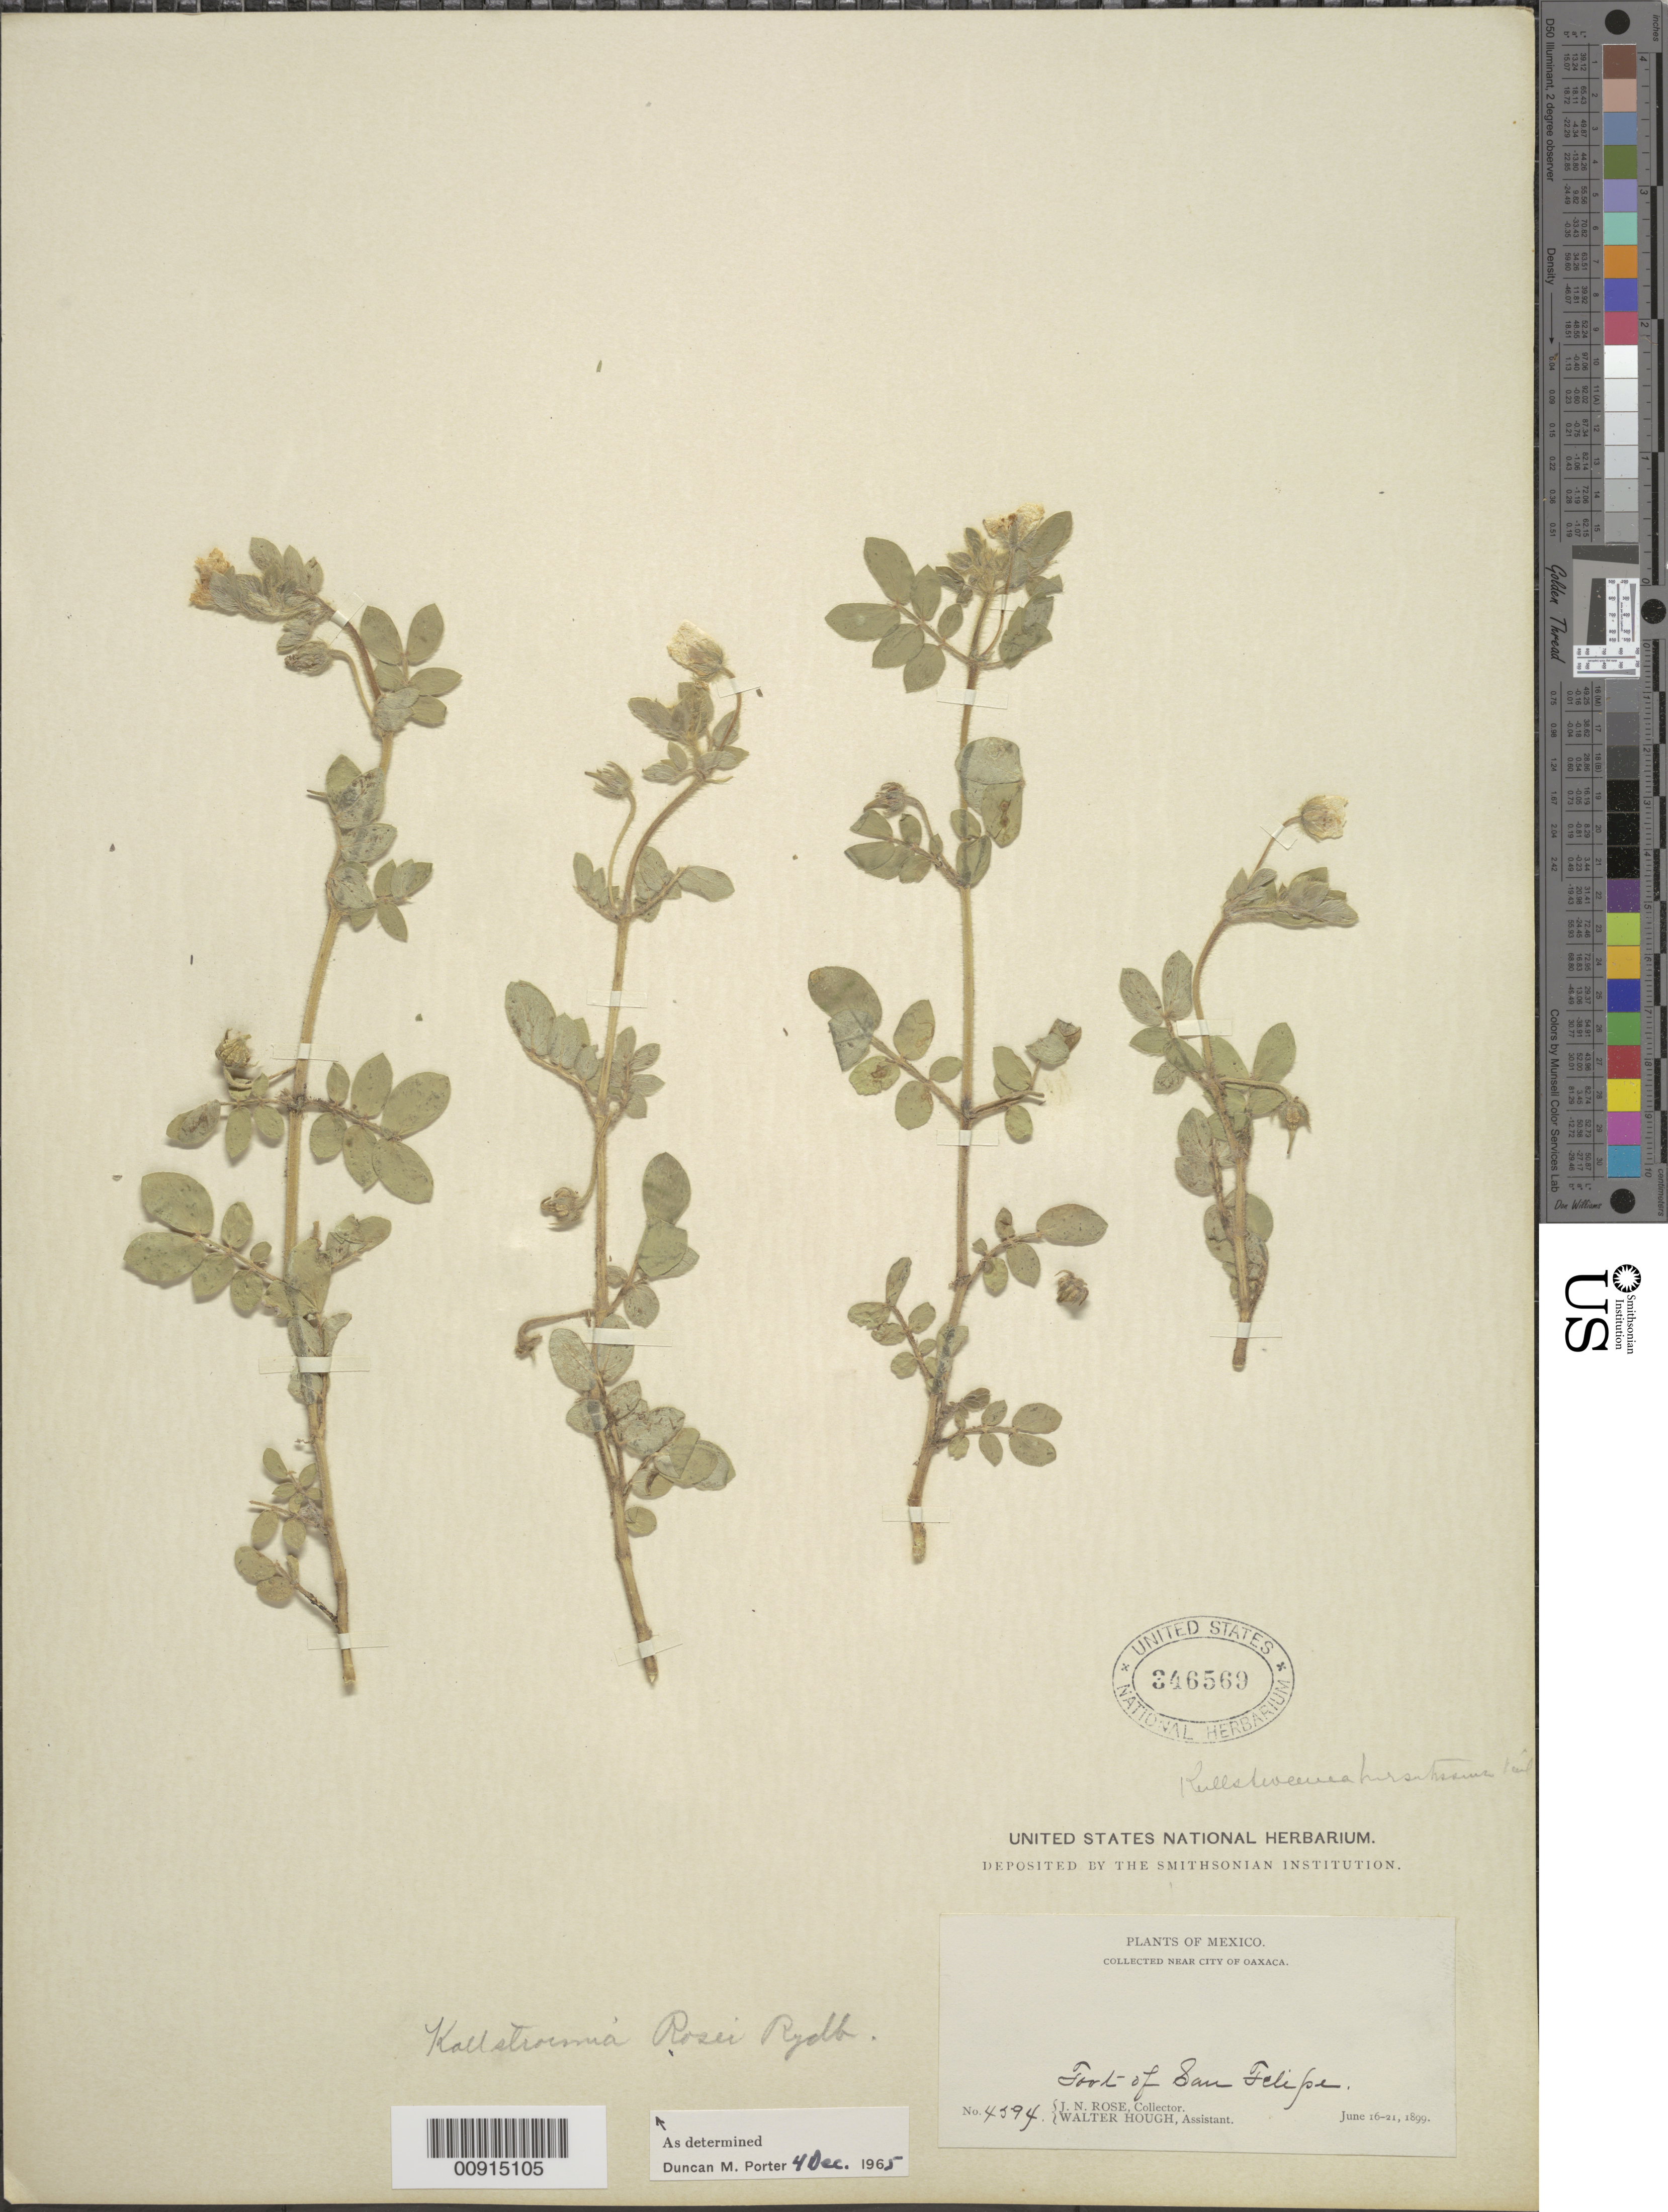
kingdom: Plantae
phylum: Tracheophyta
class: Magnoliopsida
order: Zygophyllales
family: Zygophyllaceae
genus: Kallstroemia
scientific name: Kallstroemia rosei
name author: Rydb.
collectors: J. N. Rose & W. Hough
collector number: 4594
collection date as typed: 16 Jun 1899 to 21 Jun 1899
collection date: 1899-06-16/1899-06-21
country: Mexico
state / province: Oaxaca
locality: Foot of San Felipe, near City of Oaxaca.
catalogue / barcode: US 346569